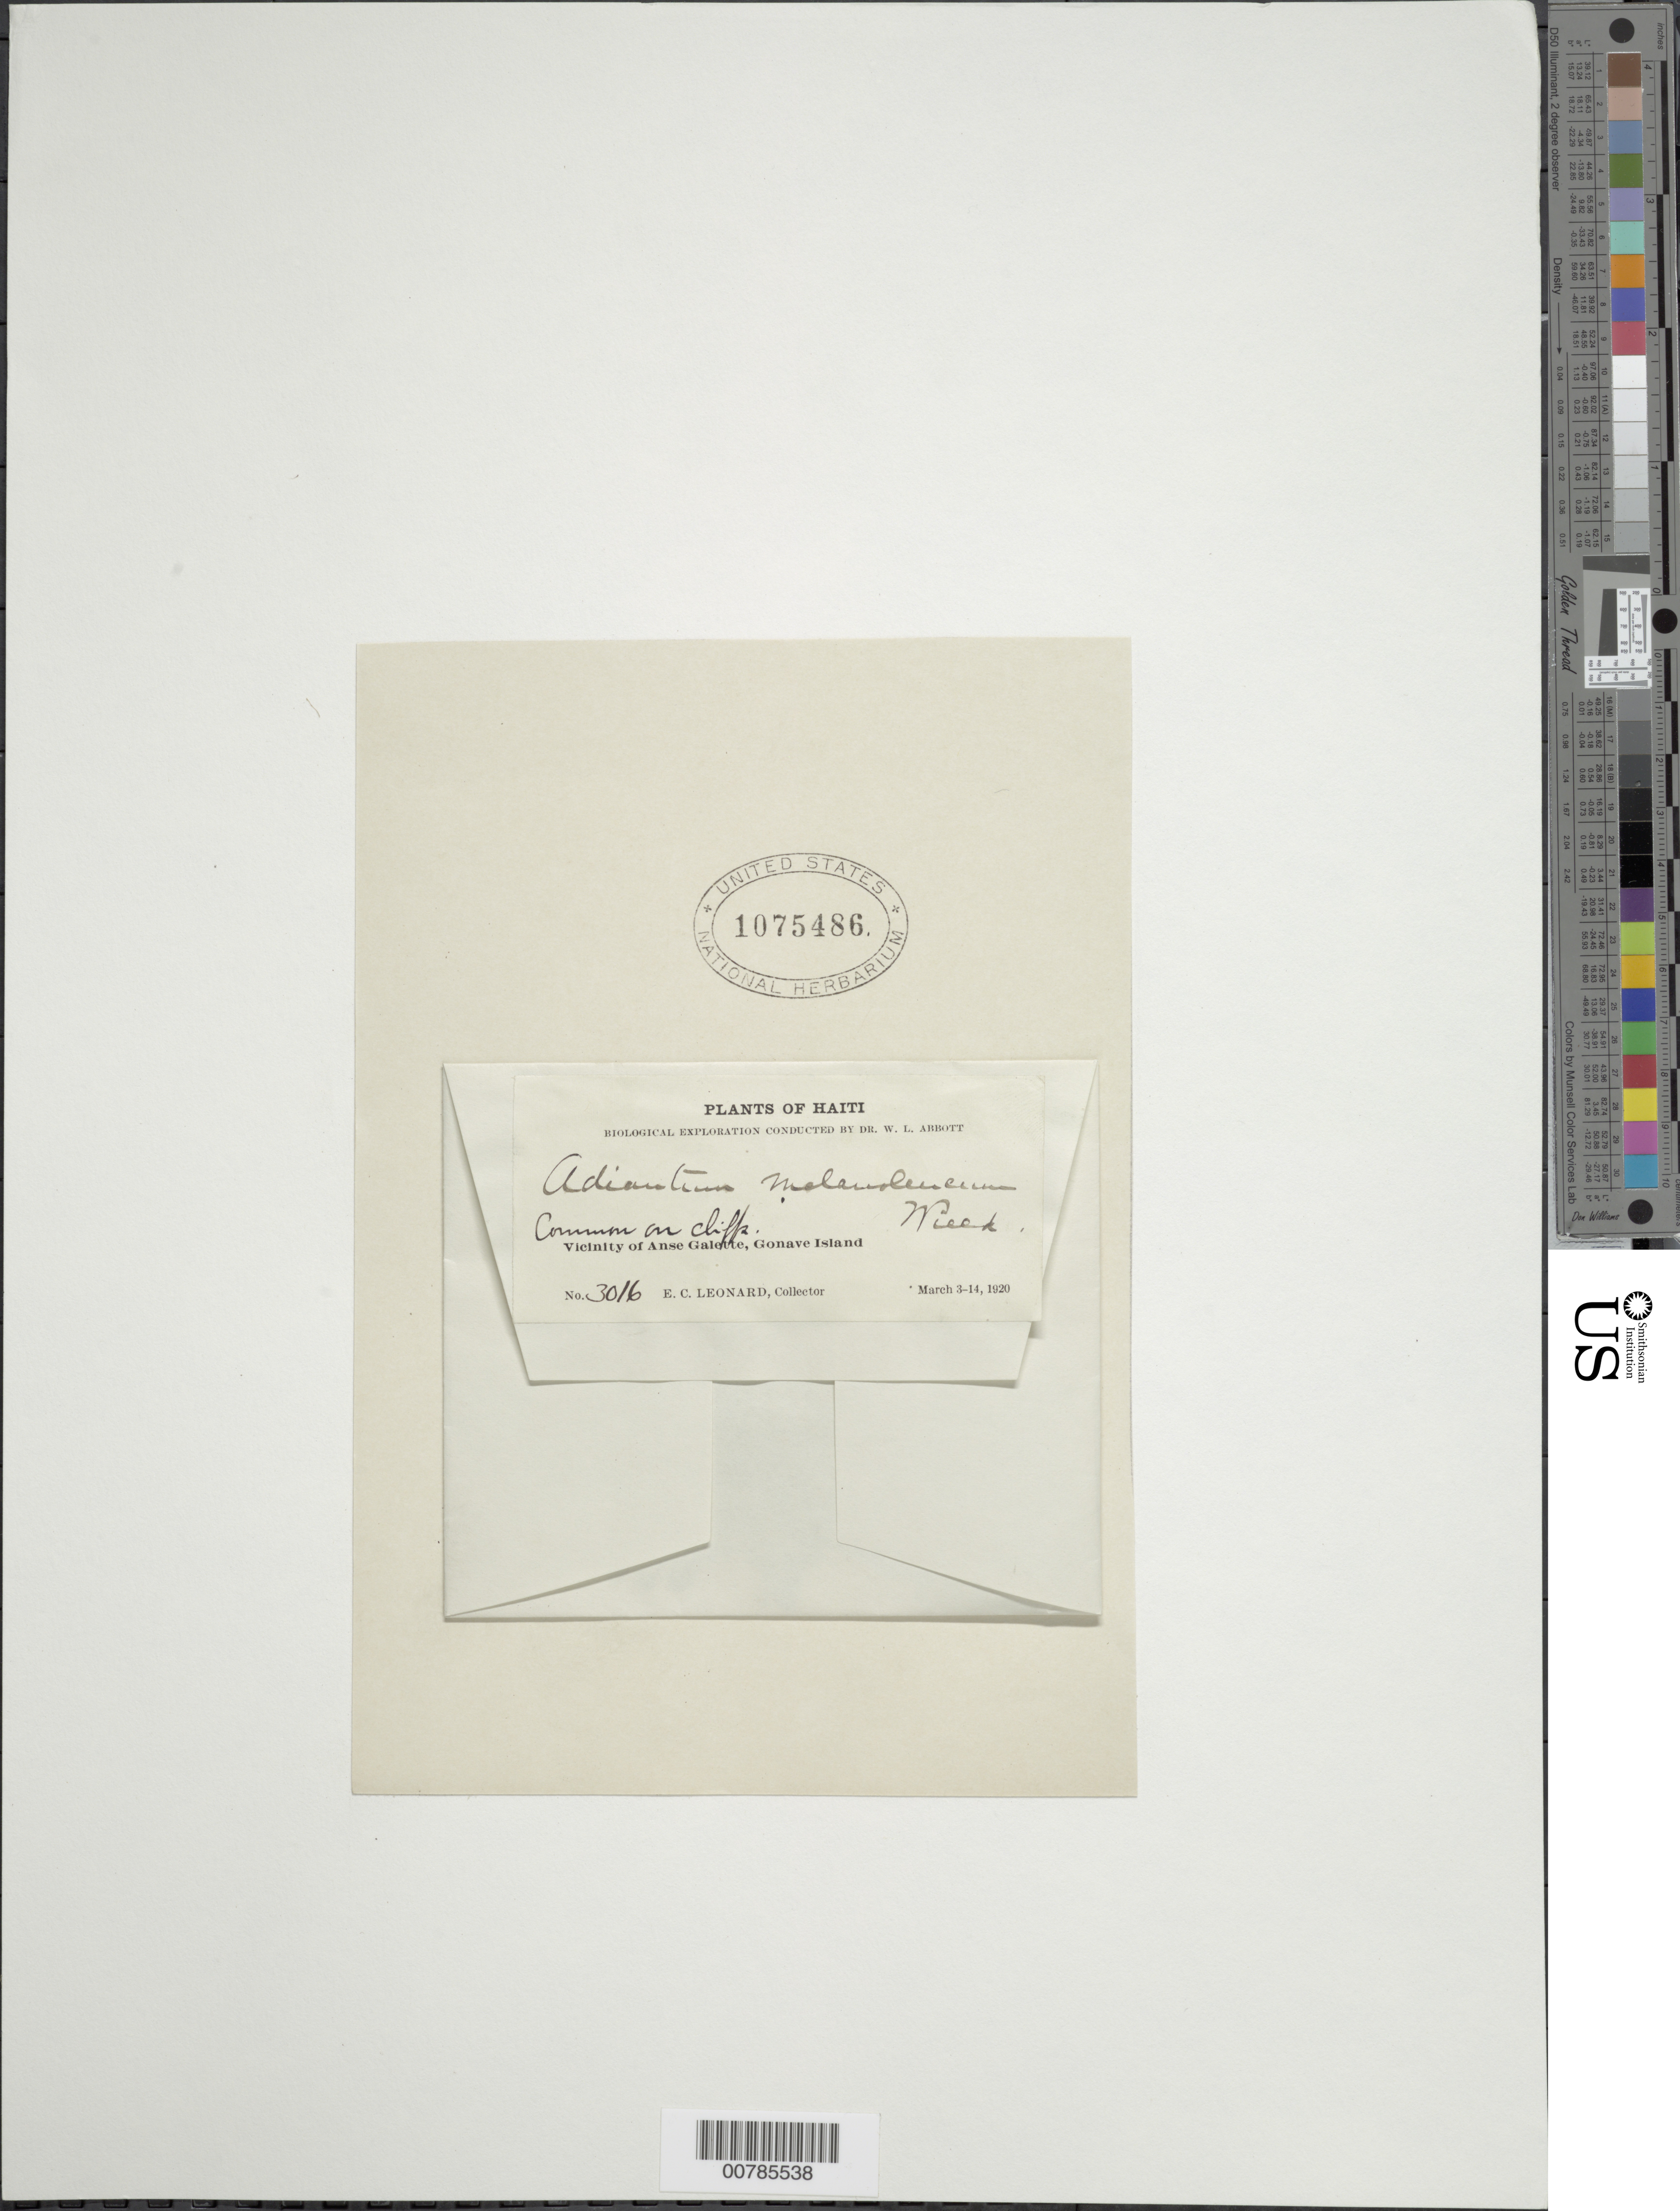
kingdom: Plantae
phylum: Tracheophyta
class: Polypodiopsida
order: Polypodiales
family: Pteridaceae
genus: Adiantum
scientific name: Adiantum melanoleucum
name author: Willd.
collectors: E. C. Leonard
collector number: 3016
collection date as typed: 03 Mar 1920 to 14 Mar 1920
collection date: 1920-03-03/1920-03-14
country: Haiti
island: Hispaniola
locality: Anse Galette, Gonave Island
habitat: On cliffs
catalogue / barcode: US 1075486